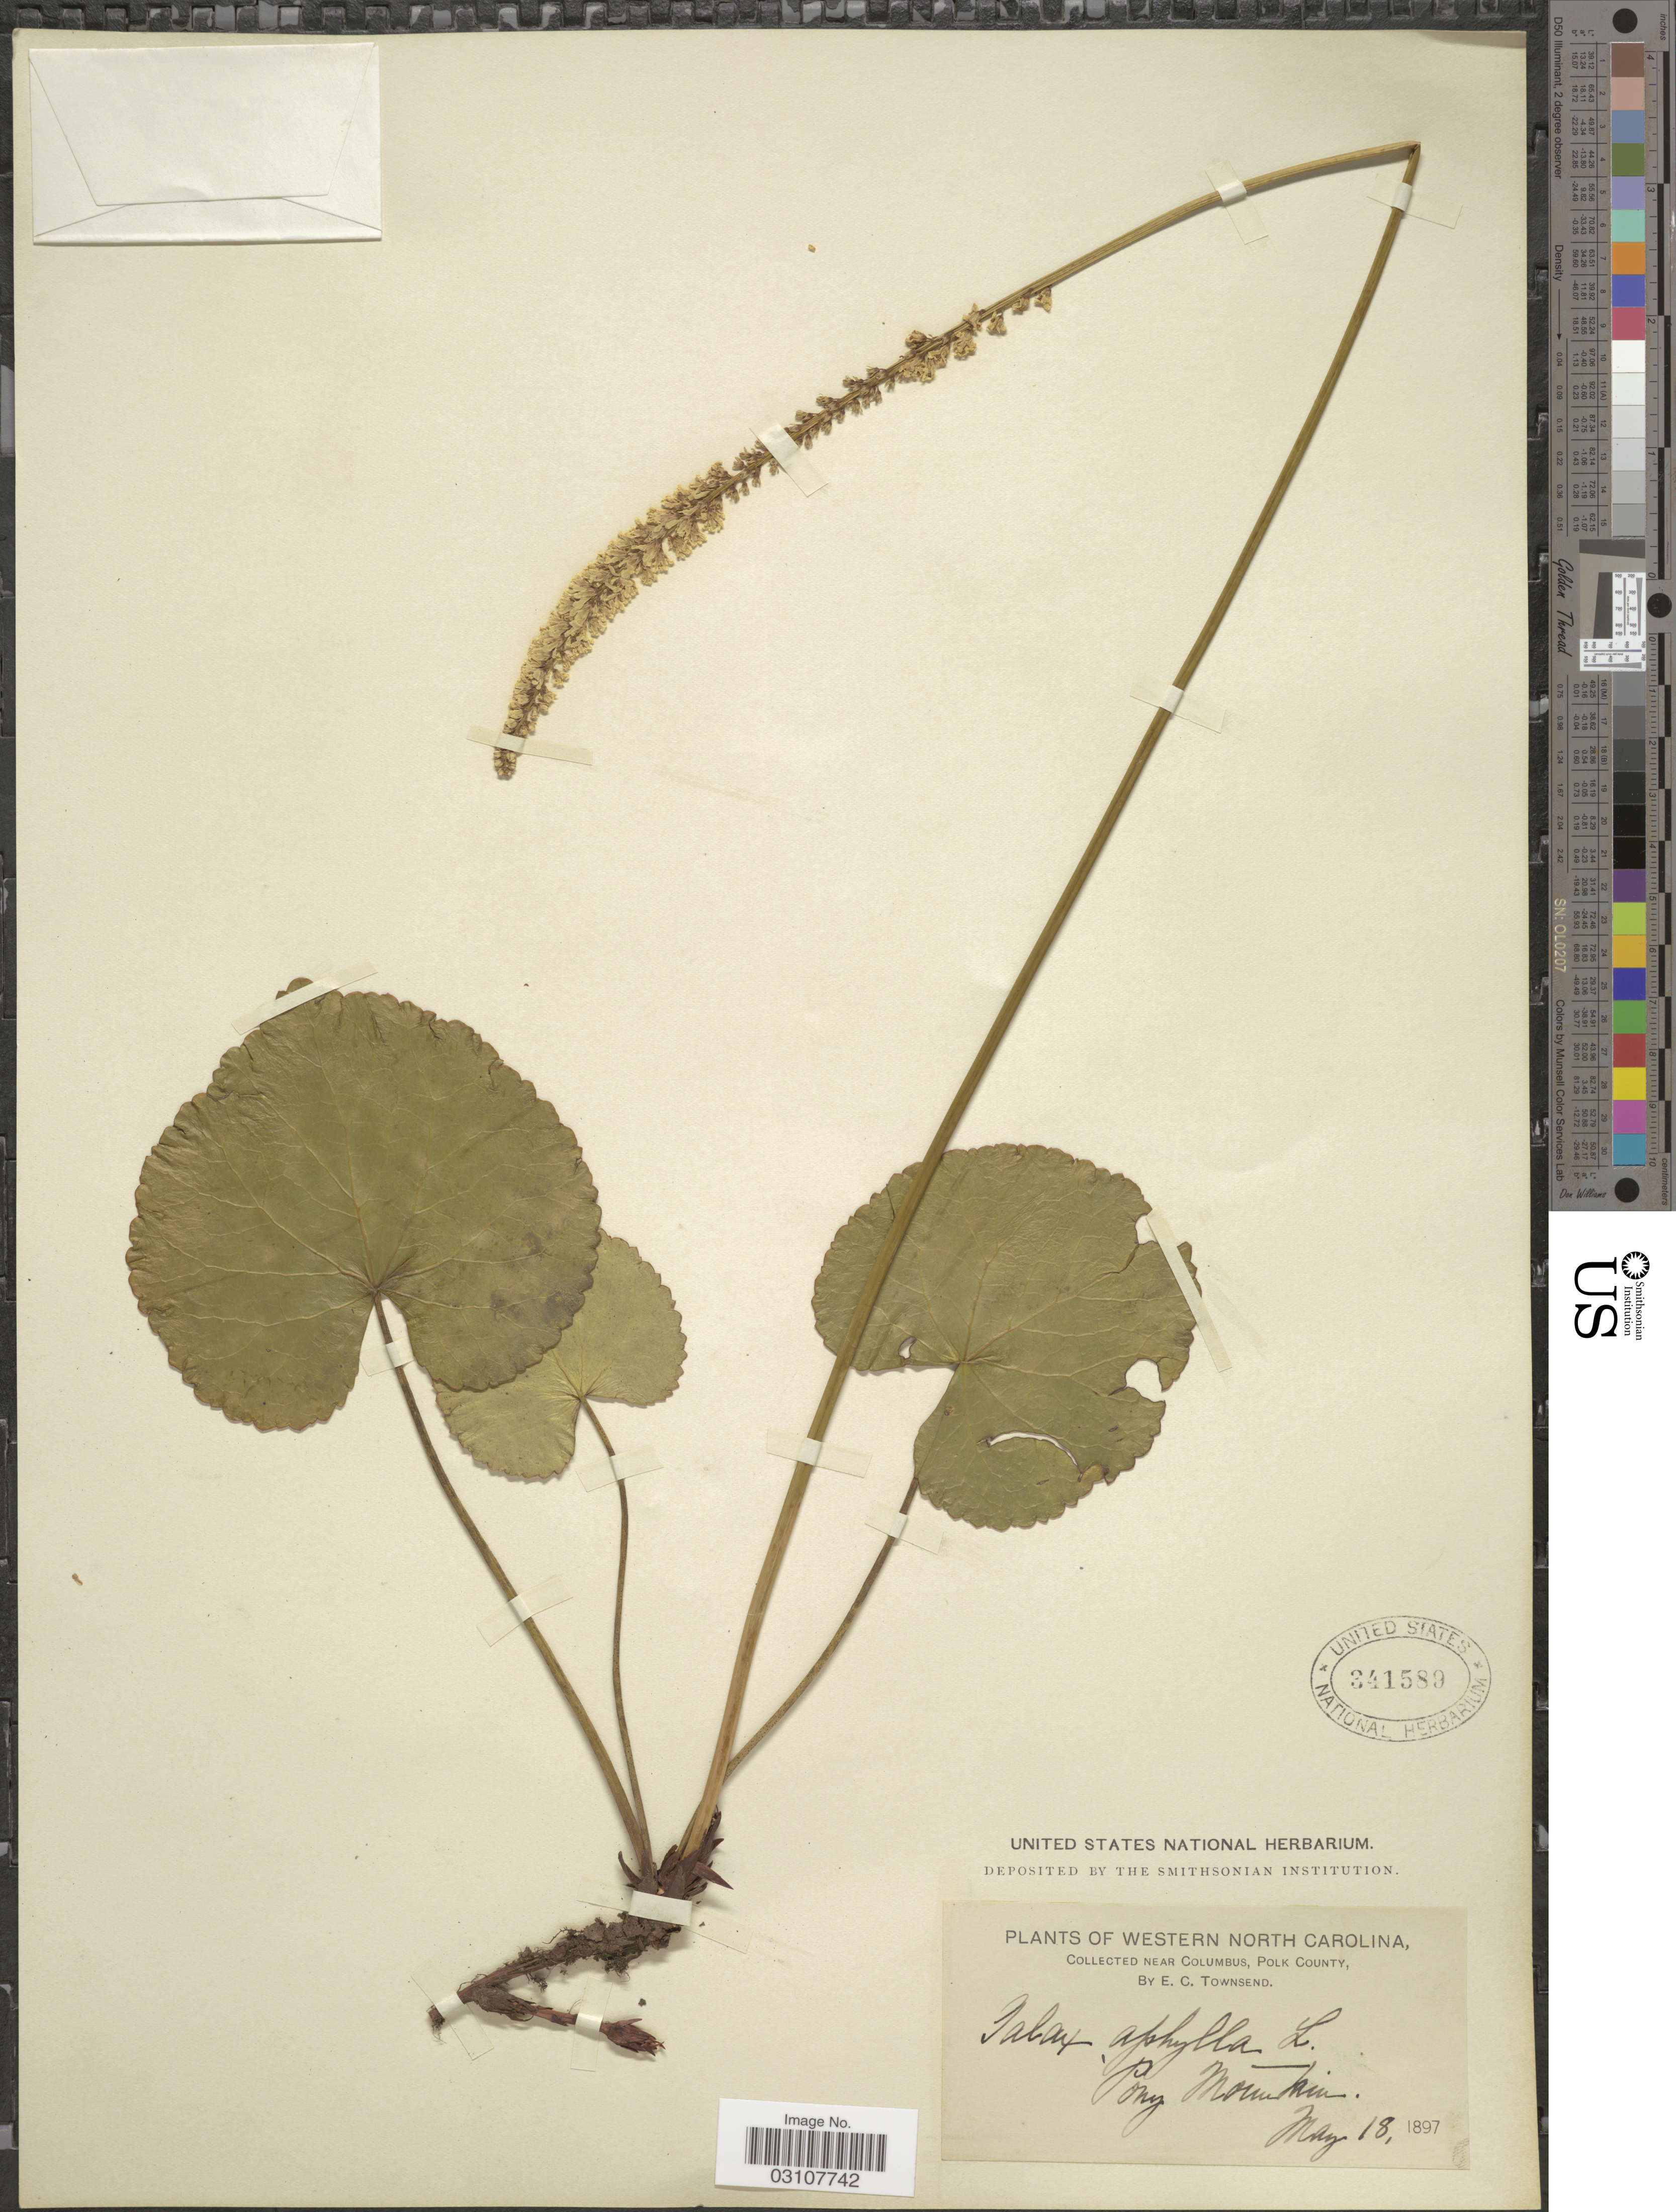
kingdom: Plantae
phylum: Tracheophyta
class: Magnoliopsida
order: Ericales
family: Diapensiaceae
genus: Galax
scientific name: Galax urceolata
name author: (Poir.) Brummitt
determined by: Gaynor, Michelle L., (FLAS), University of Florida (UNITED STATES)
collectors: E. C. Townsend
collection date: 1897-05-18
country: United States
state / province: North Carolina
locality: Western North Carolina. Near Columbus, Polk County. Pony Mountain.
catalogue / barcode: US 341589